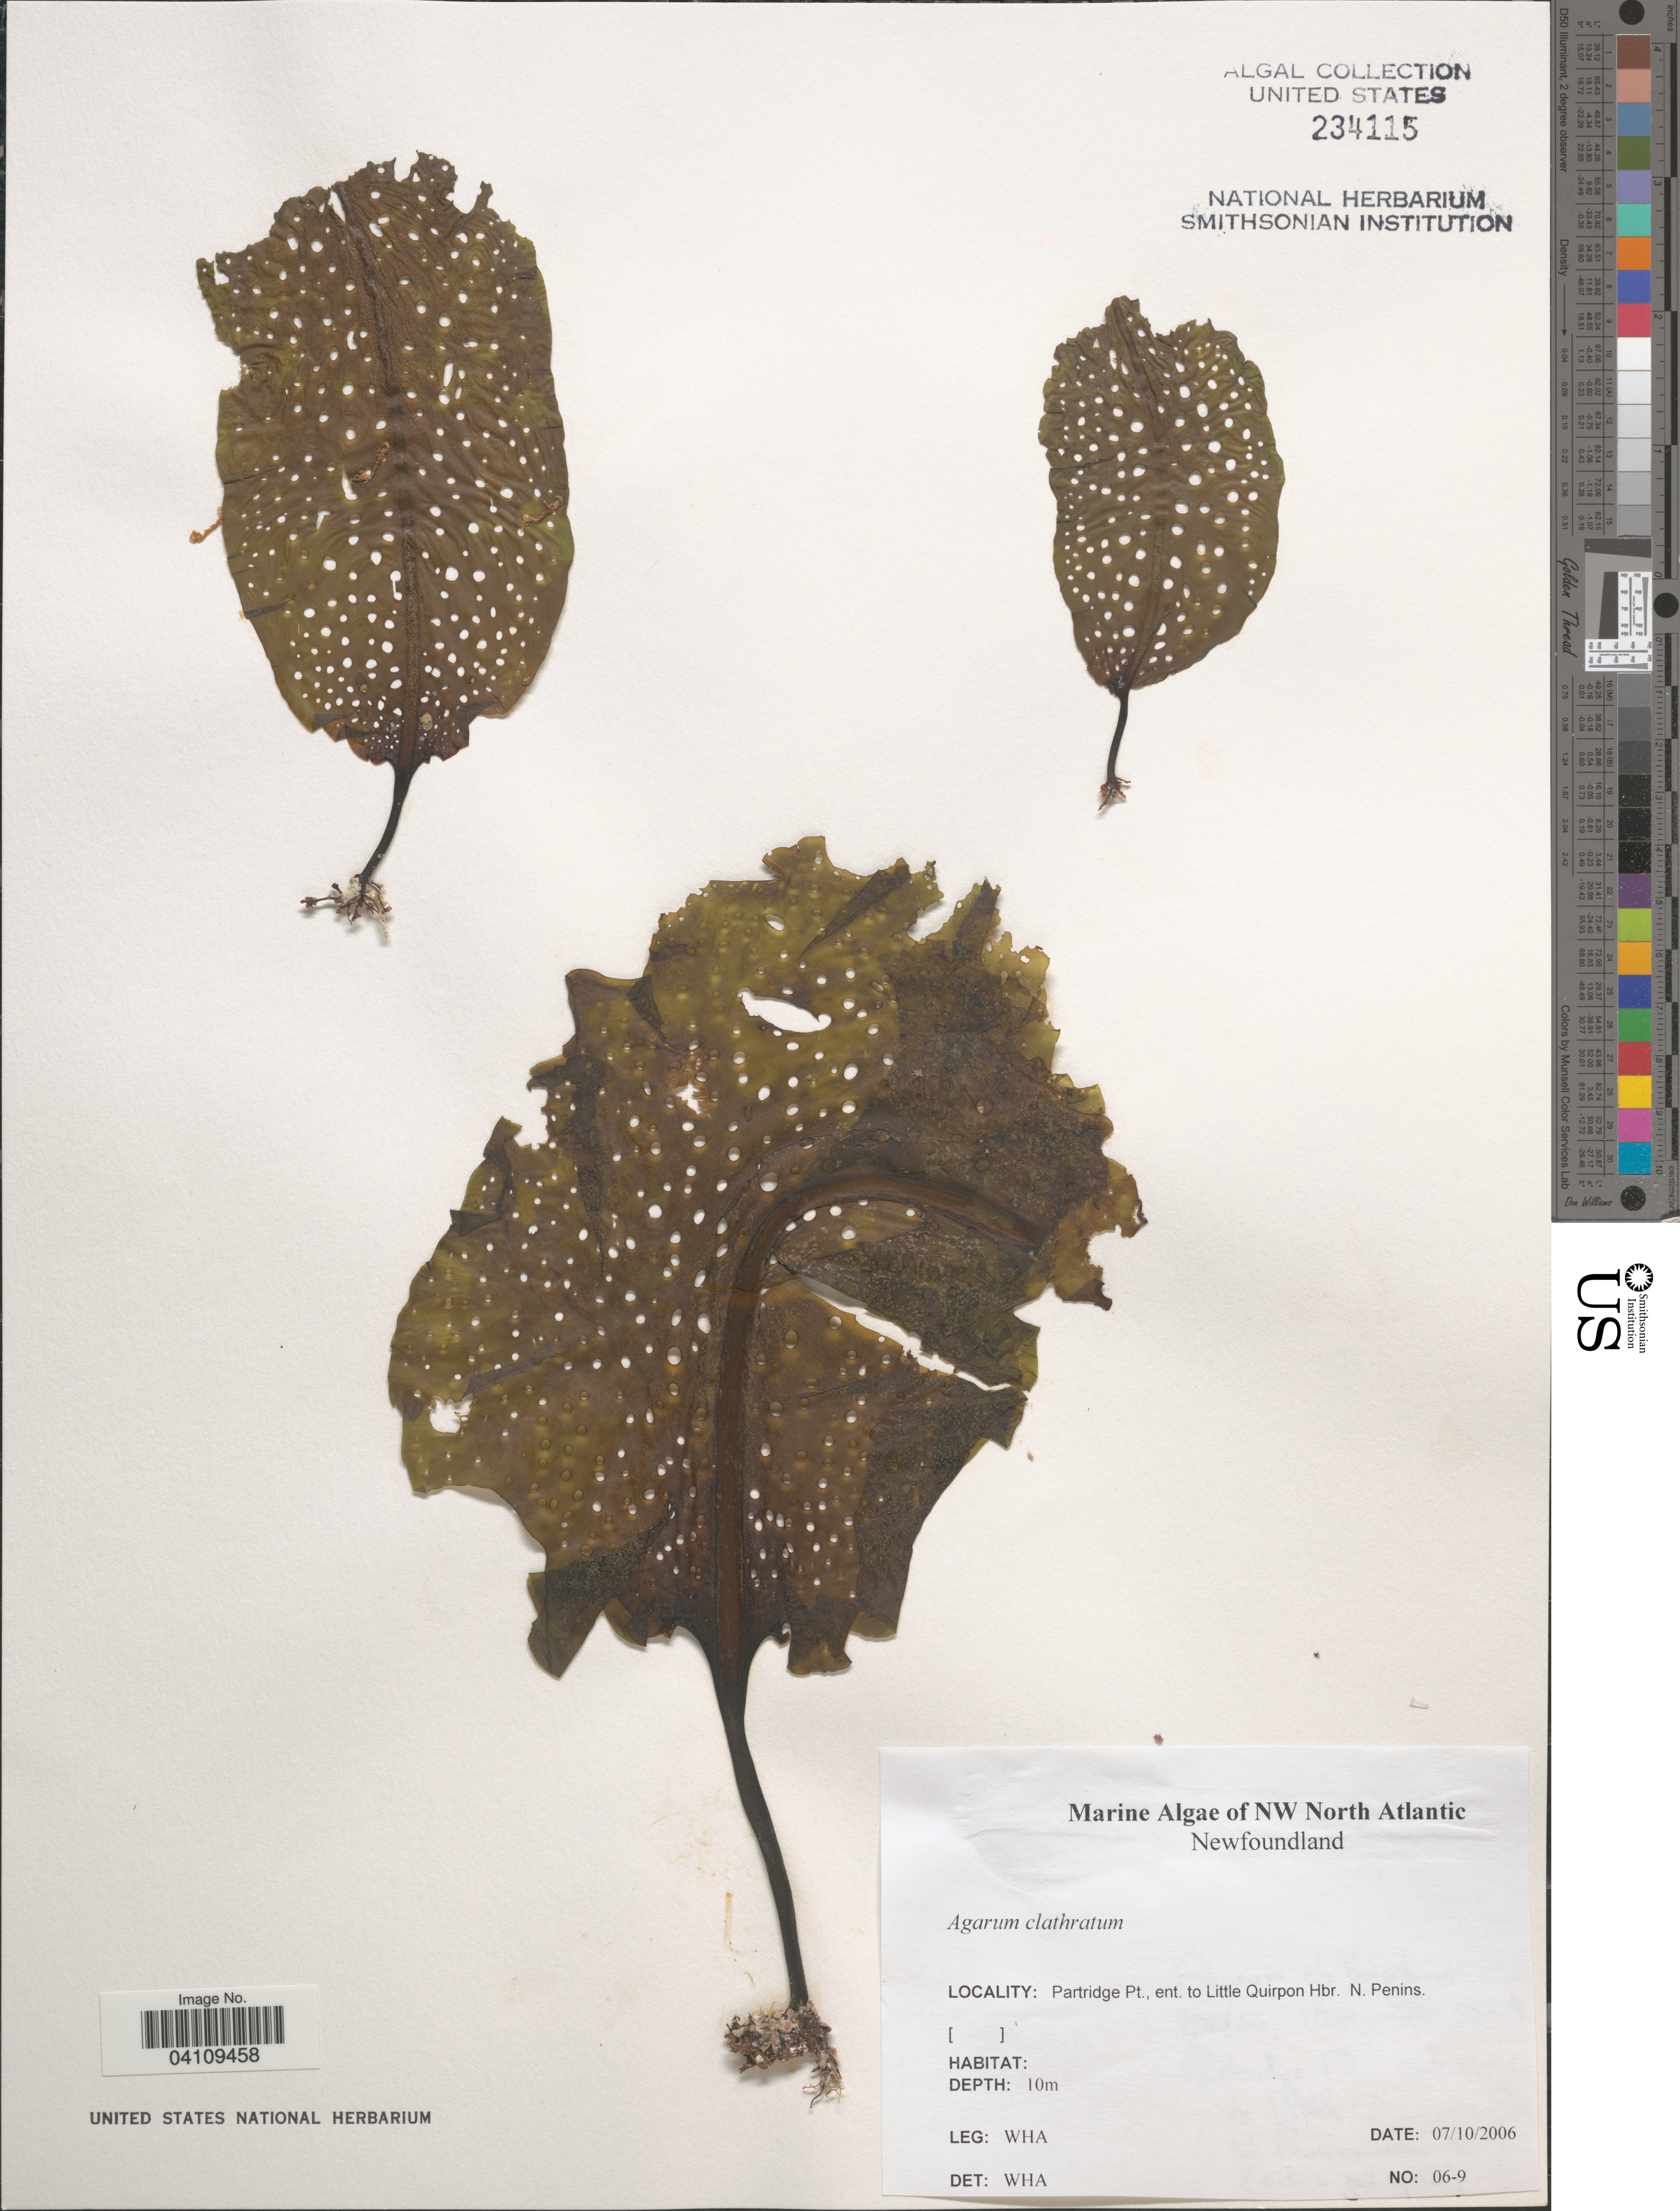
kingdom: Chromista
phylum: Ochrophyta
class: Phaeophyceae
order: Laminariales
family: Costariaceae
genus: Agarum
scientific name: Agarum clathratum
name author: Dumortier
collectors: W. H. Adey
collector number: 06-9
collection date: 2006-10-07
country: Canada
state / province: Newfoundland and Labrador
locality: NW North Atlantic. Partridge, ent. to Little Quirpon Hbr. N. Penins.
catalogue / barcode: US 234115